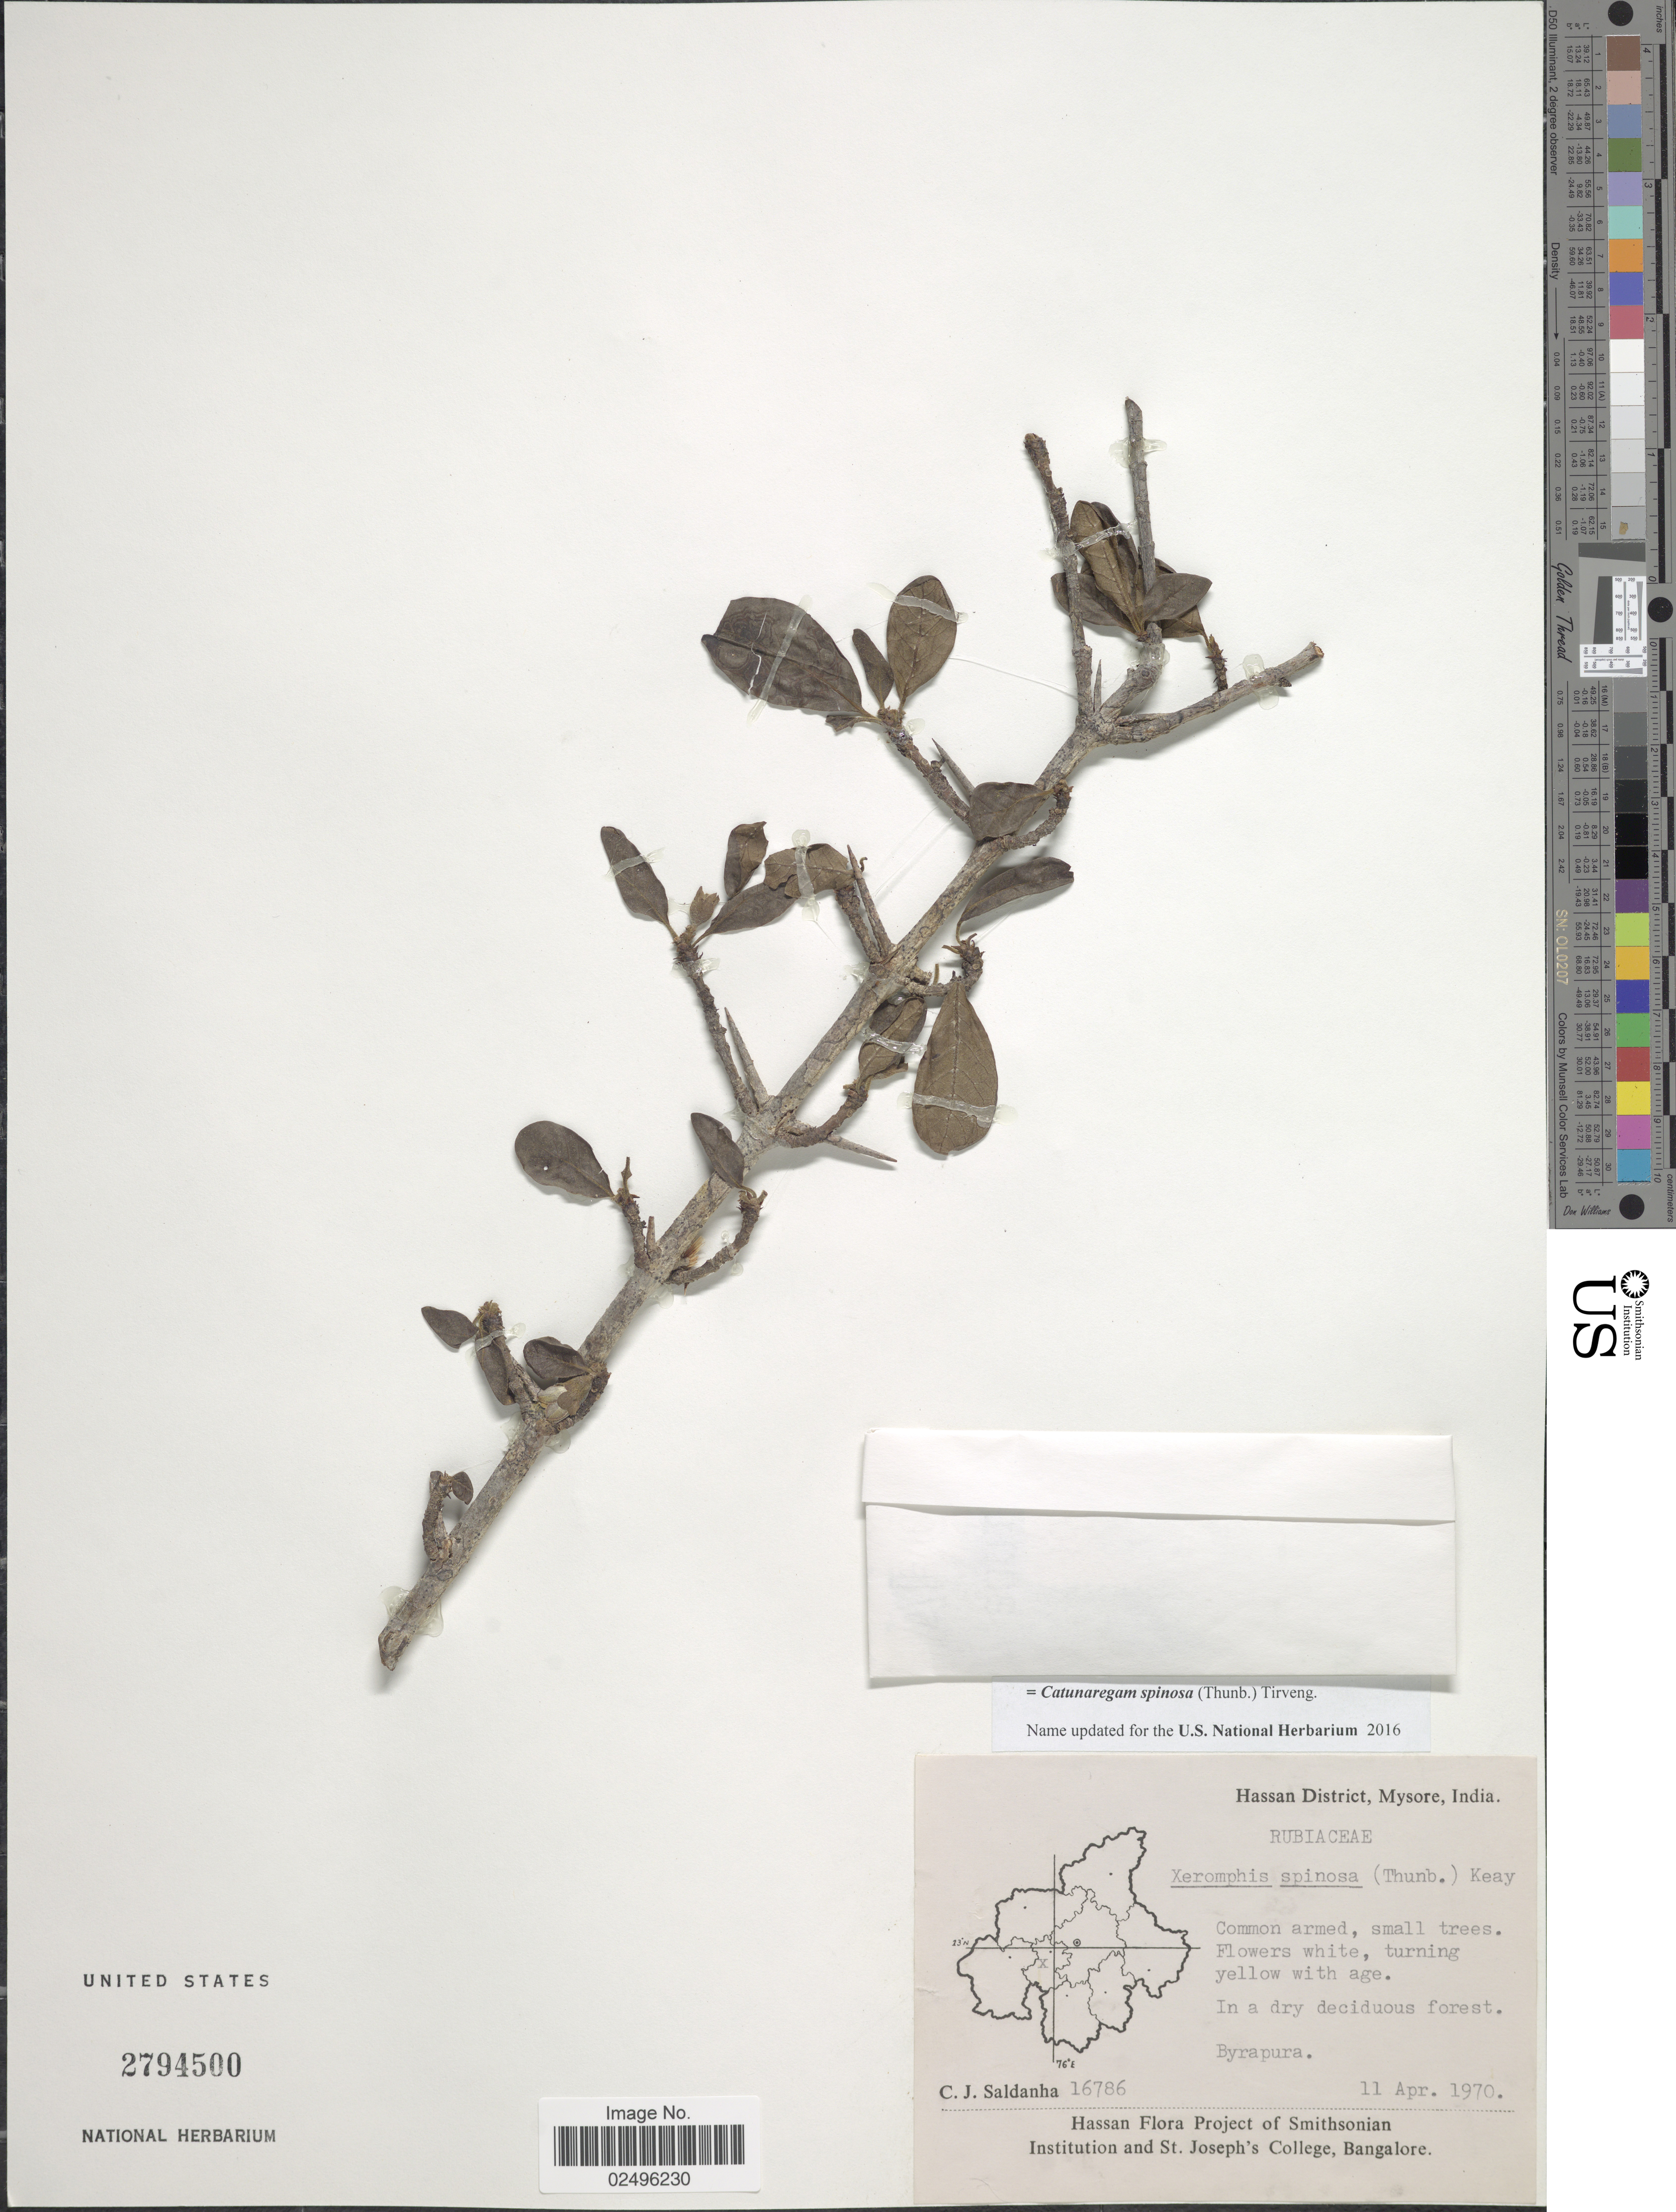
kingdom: Plantae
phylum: Tracheophyta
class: Magnoliopsida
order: Gentianales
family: Rubiaceae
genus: Catunaregam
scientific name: Catunaregam spinosa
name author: (Thunb.) Tirveng.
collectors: C. J. Saldanha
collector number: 16786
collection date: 1970-04-11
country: India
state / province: Karnataka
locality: Hassan District, Mysore, Byrapura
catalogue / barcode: US 2794500